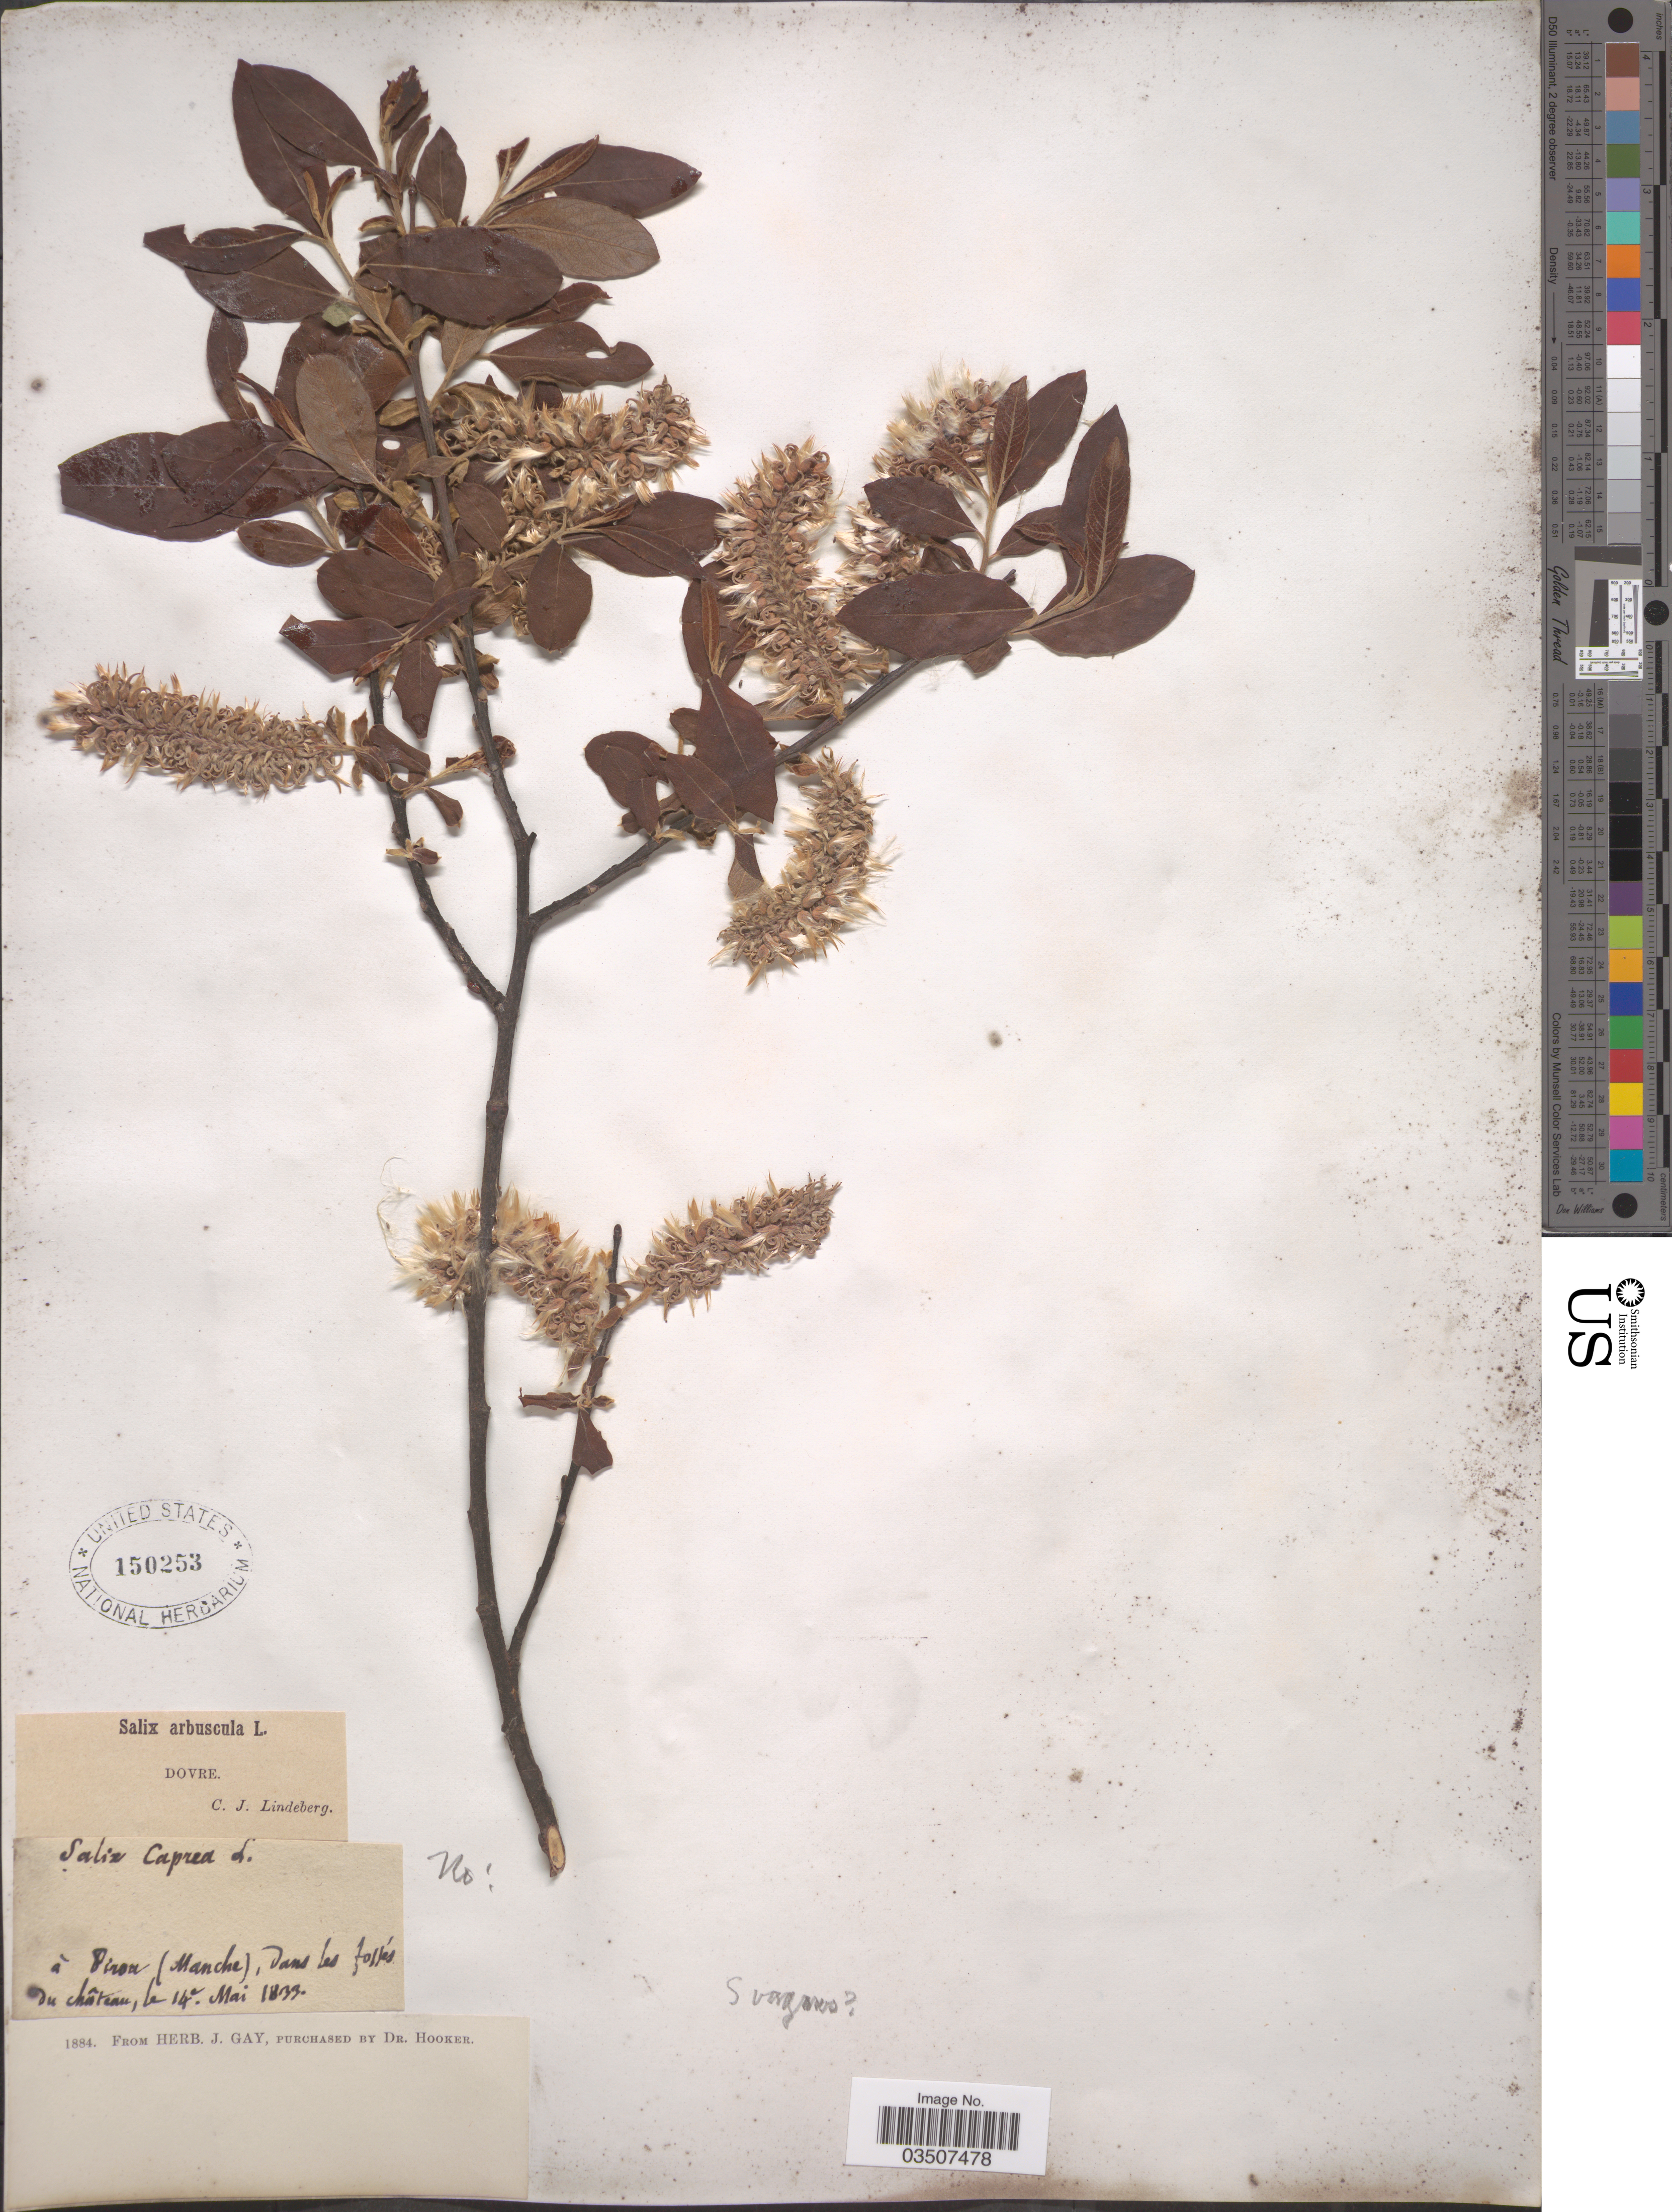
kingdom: Plantae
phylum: Tracheophyta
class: Magnoliopsida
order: Malpighiales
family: Salicaceae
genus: Salix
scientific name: Salix cordata x S. sericea Marshall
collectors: C. Lindeberg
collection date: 1833-05-14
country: Norway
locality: Dovre á Pirou (Manche), dans les follés du château.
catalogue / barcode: US 150253